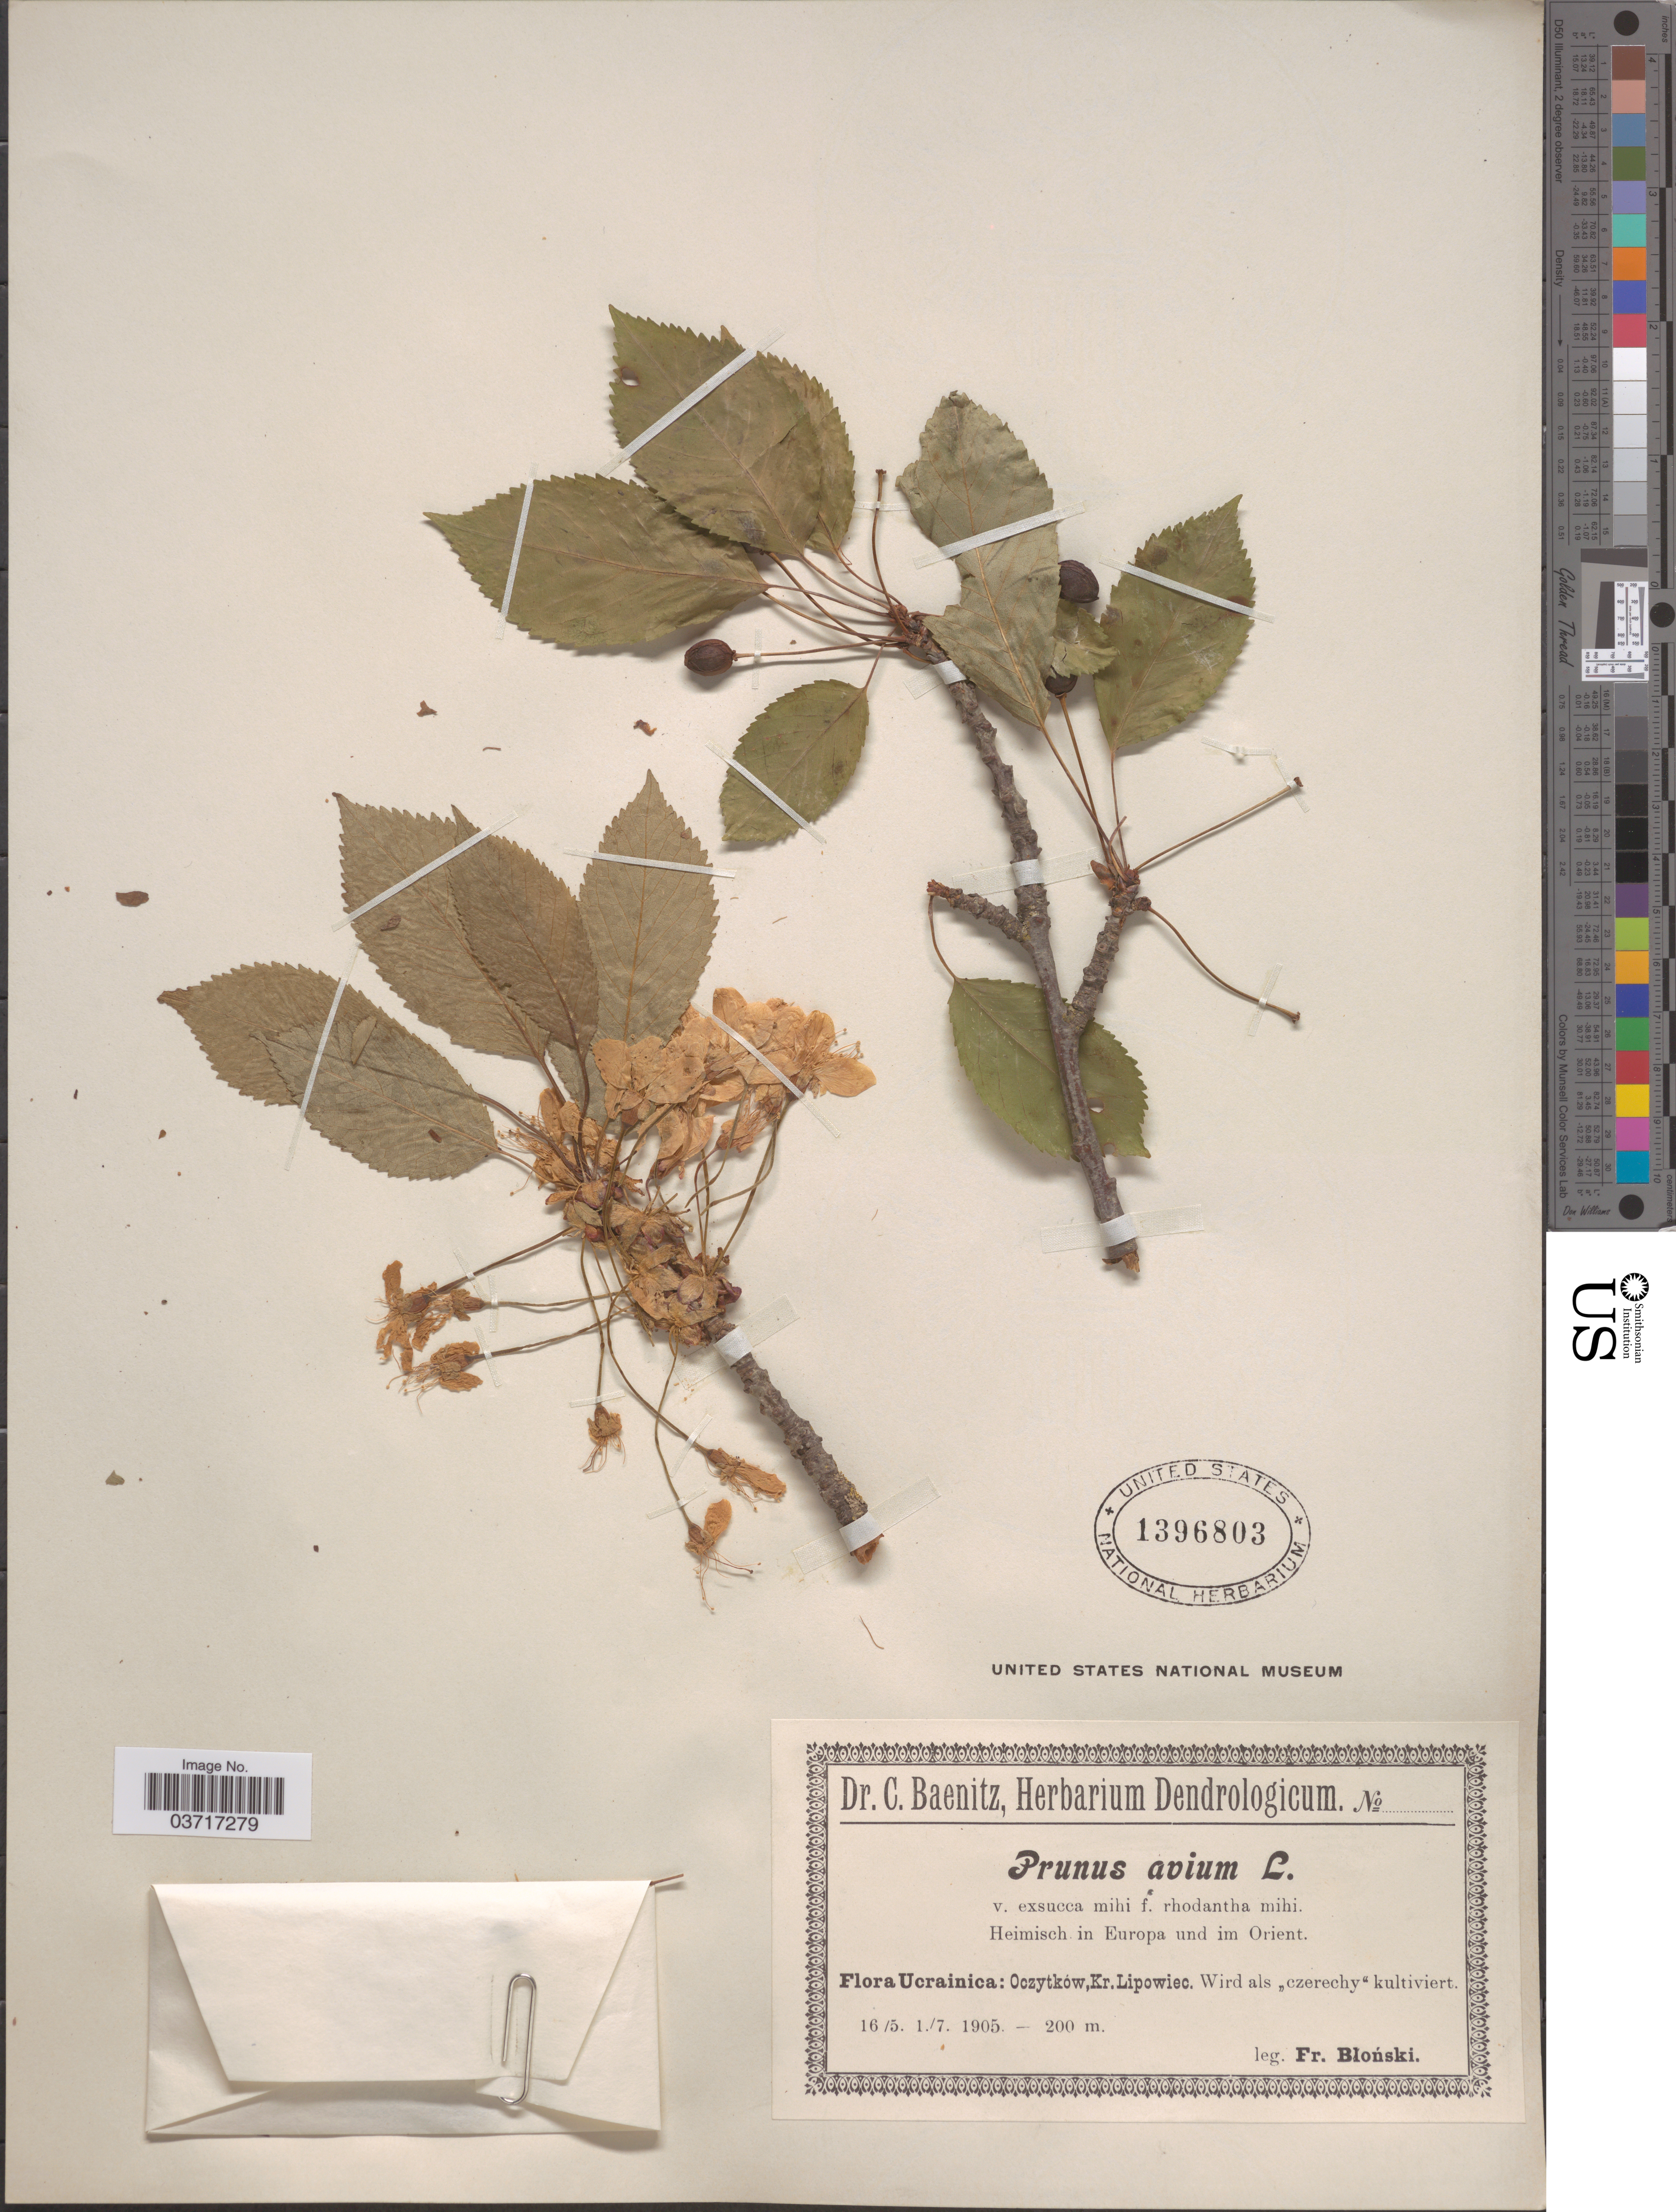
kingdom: Plantae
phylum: Tracheophyta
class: Magnoliopsida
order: Rosales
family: Rosaceae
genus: Prunus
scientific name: Prunus avium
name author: L.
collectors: F. Blonski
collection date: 1905-05-16/1905-07-01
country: Ukraine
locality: Oczytków, Kr. Lipowiec.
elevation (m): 200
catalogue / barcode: US 1396803